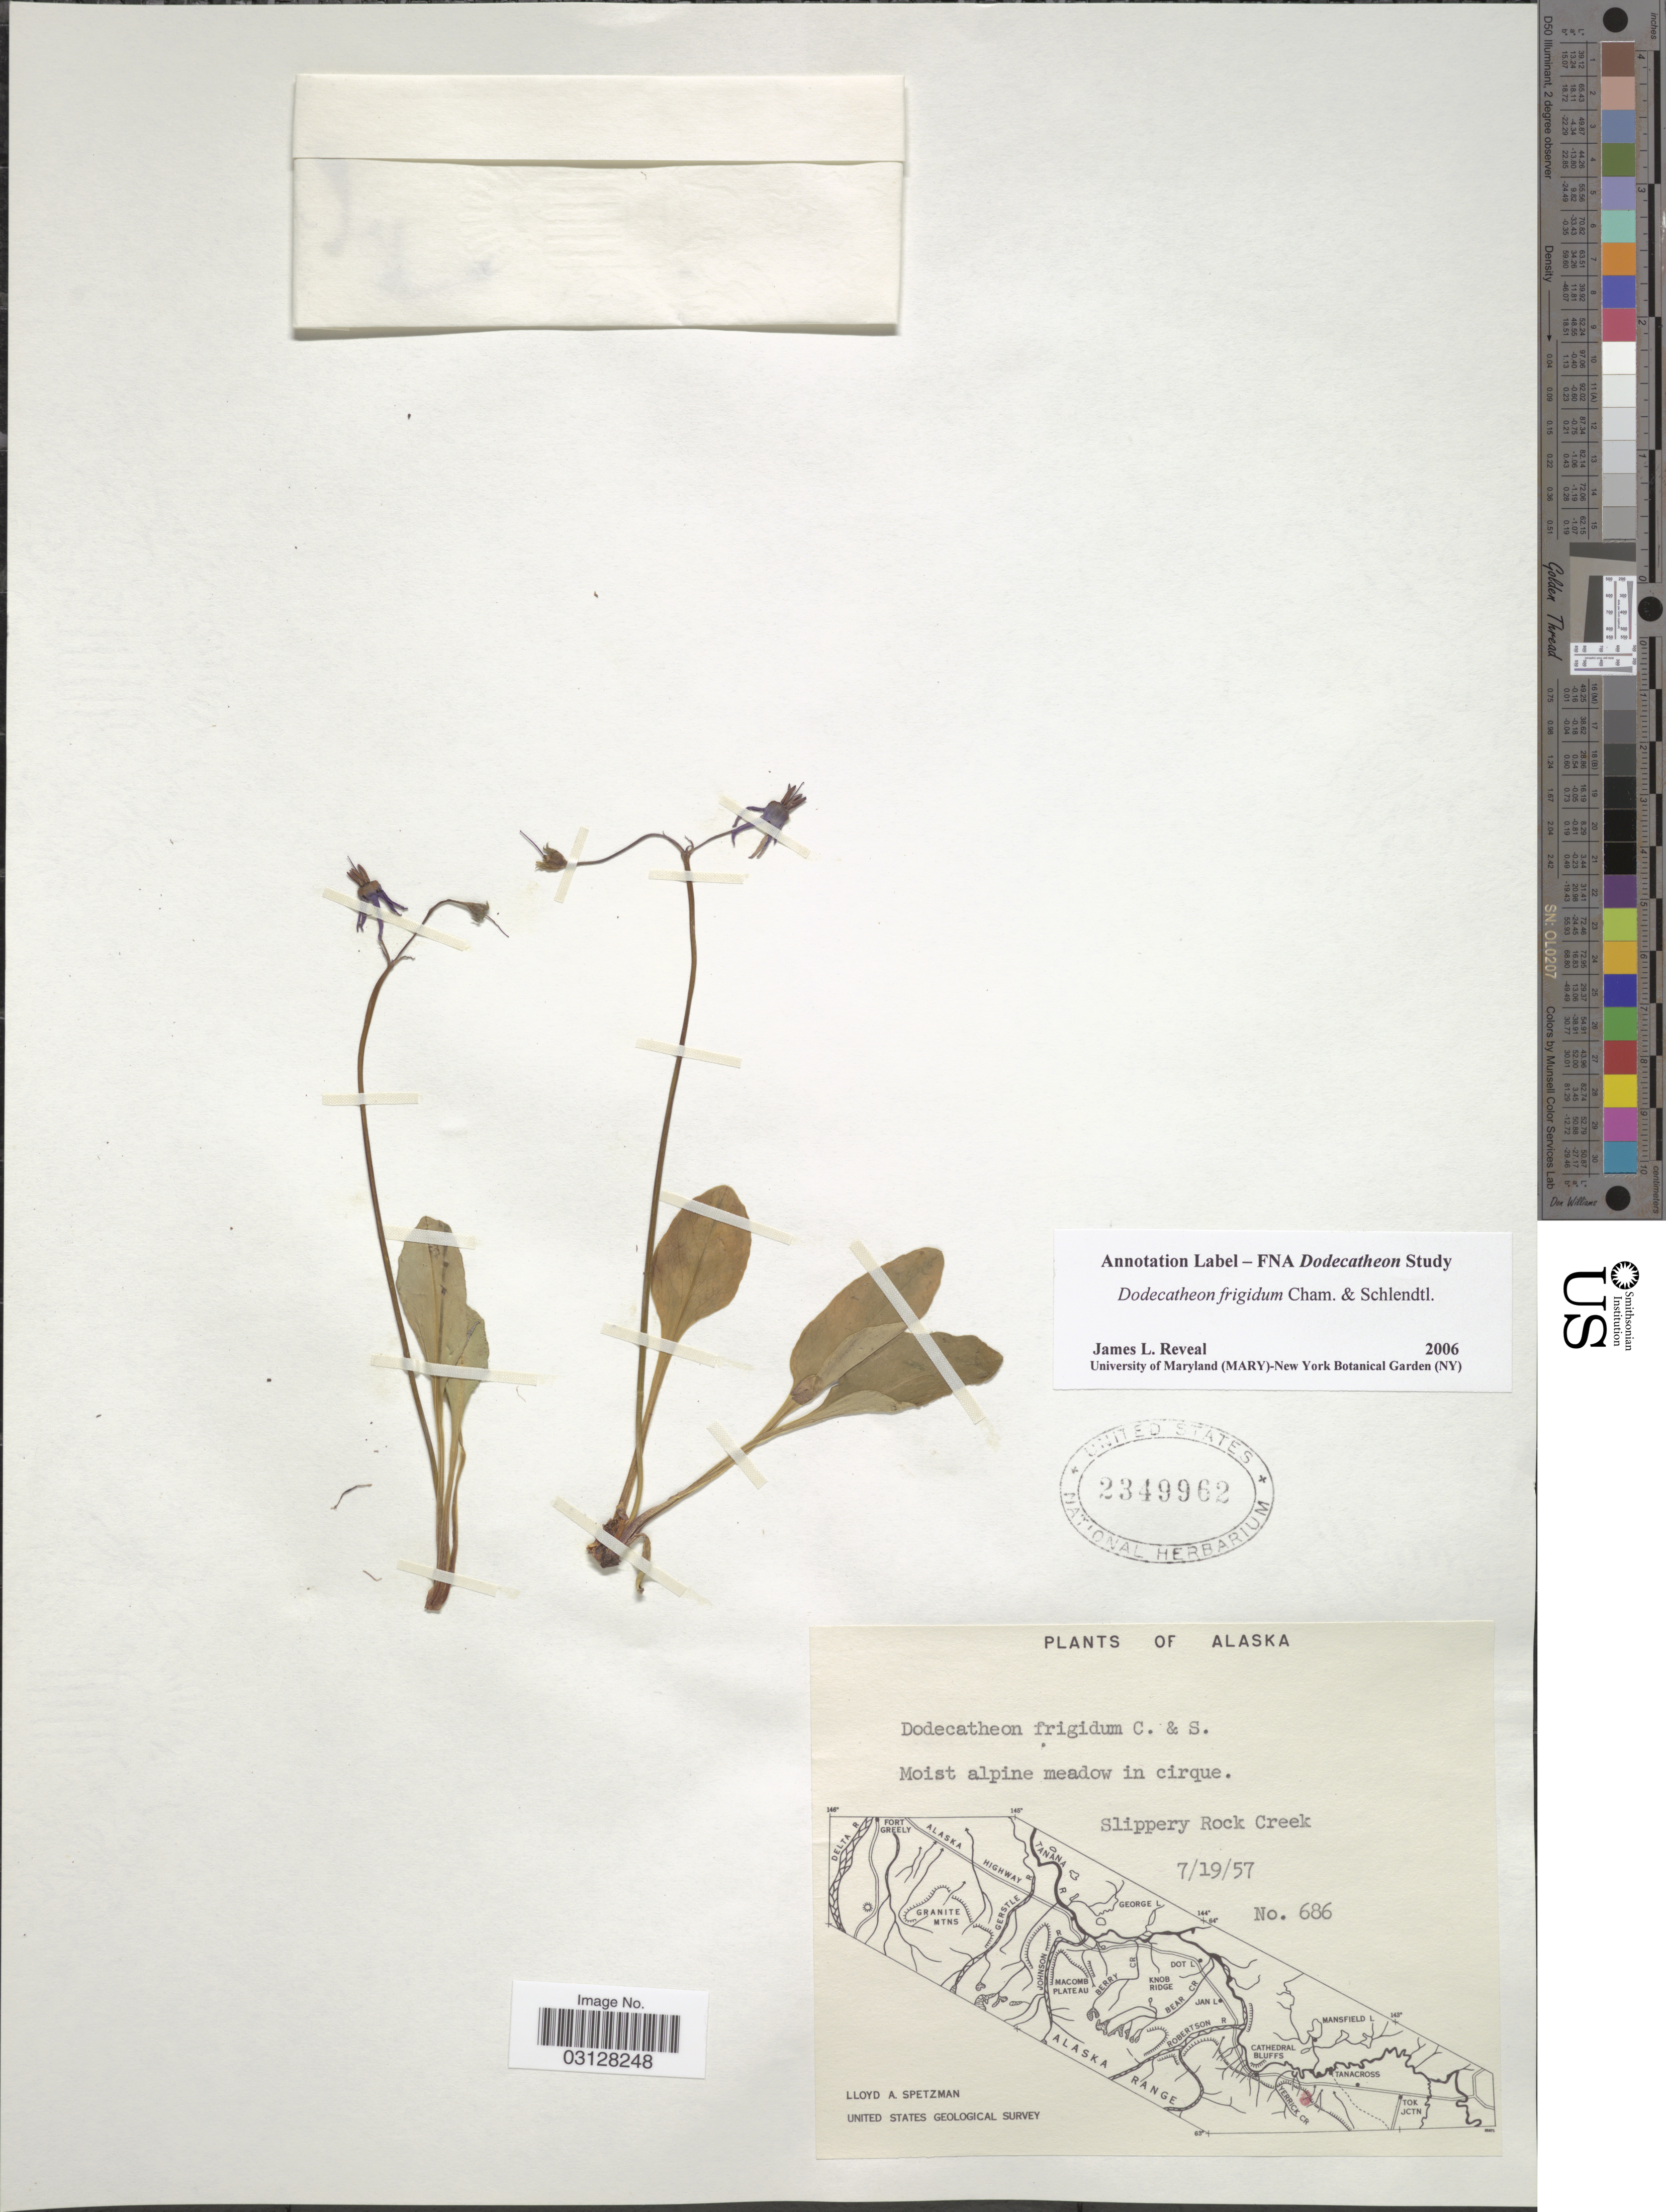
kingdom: Plantae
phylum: Tracheophyta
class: Magnoliopsida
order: Ericales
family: Primulaceae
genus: Dodecatheon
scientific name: Dodecatheon frigidum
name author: Cham. & Schltdl.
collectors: L. Spetzman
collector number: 686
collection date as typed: Transcribed d/m/y: 19/7/57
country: United States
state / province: Alaska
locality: Moist alpine meadow in cirque. Slippery Rock Creek.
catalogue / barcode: US 2349962